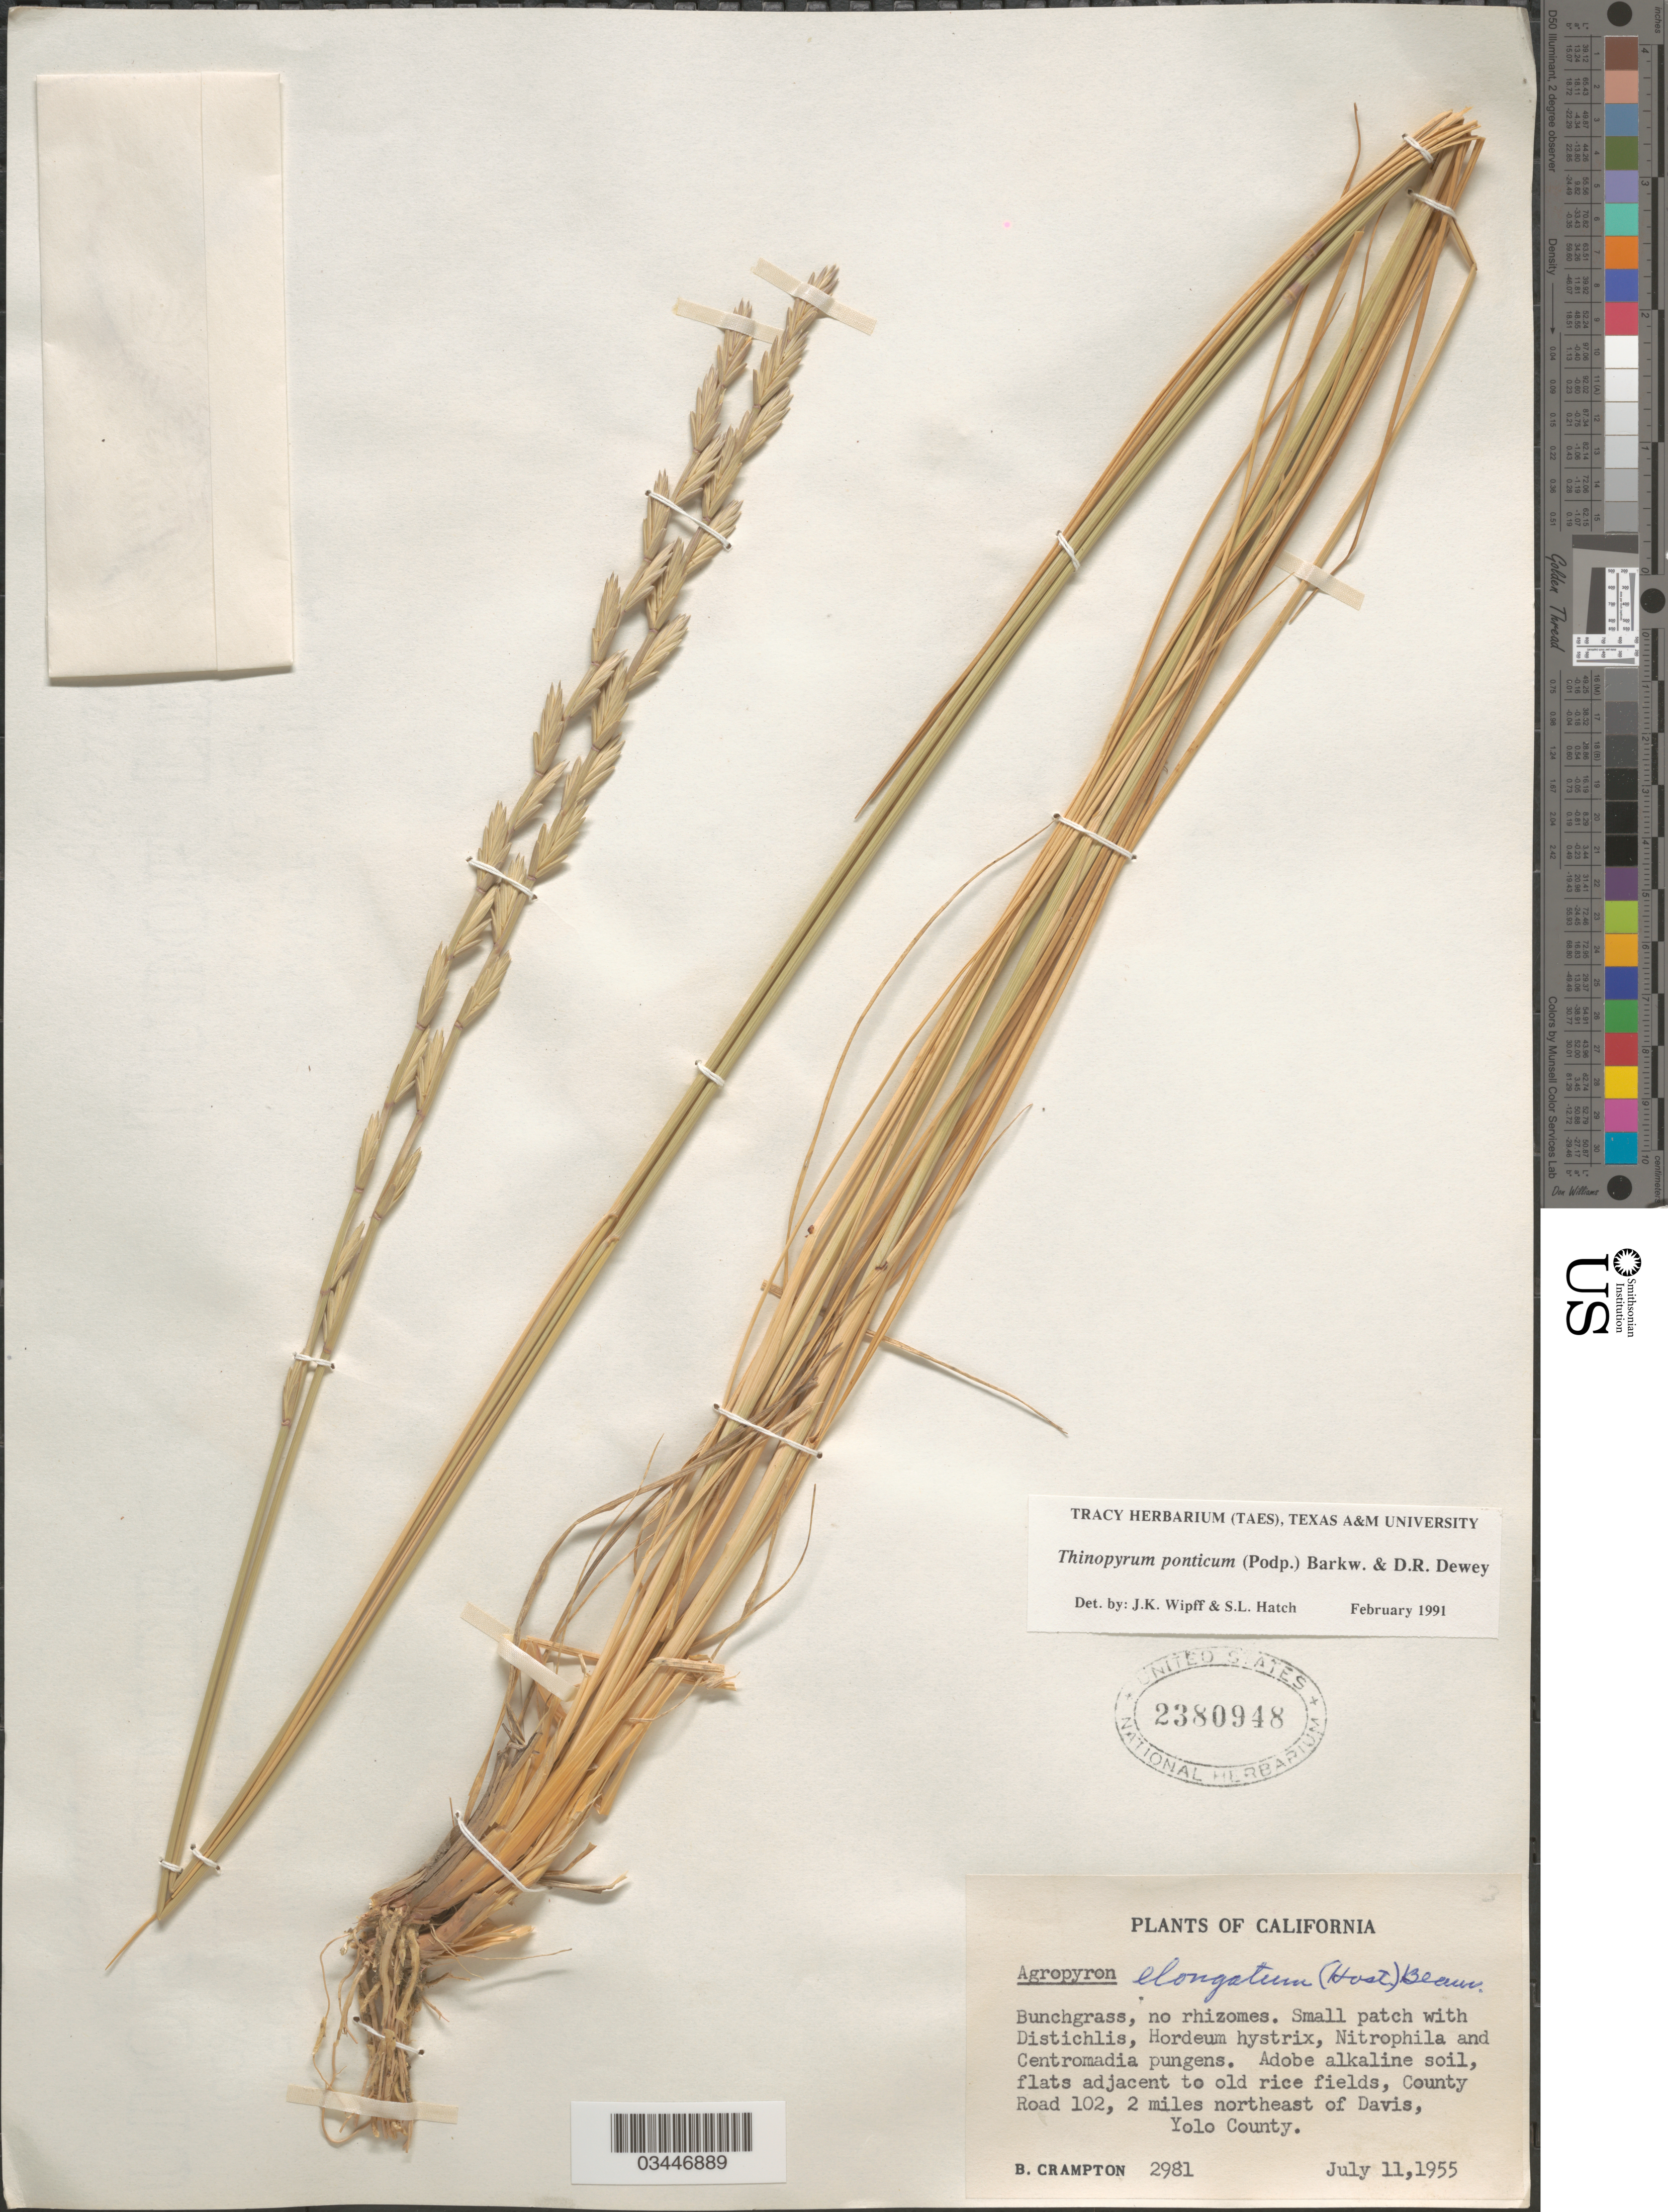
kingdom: Plantae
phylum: Tracheophyta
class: Liliopsida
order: Poales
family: Poaceae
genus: Thinopyrum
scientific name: Thinopyrum ponticum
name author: (Podp.) Barkworth & Dewey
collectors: B. Crampton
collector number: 2981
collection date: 1955-07-11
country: United States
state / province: California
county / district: Yolo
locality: Flats adjacent to old rice fields, County Road 102, 2 miles northeast of Davis, Yolo County.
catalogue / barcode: US 2380948